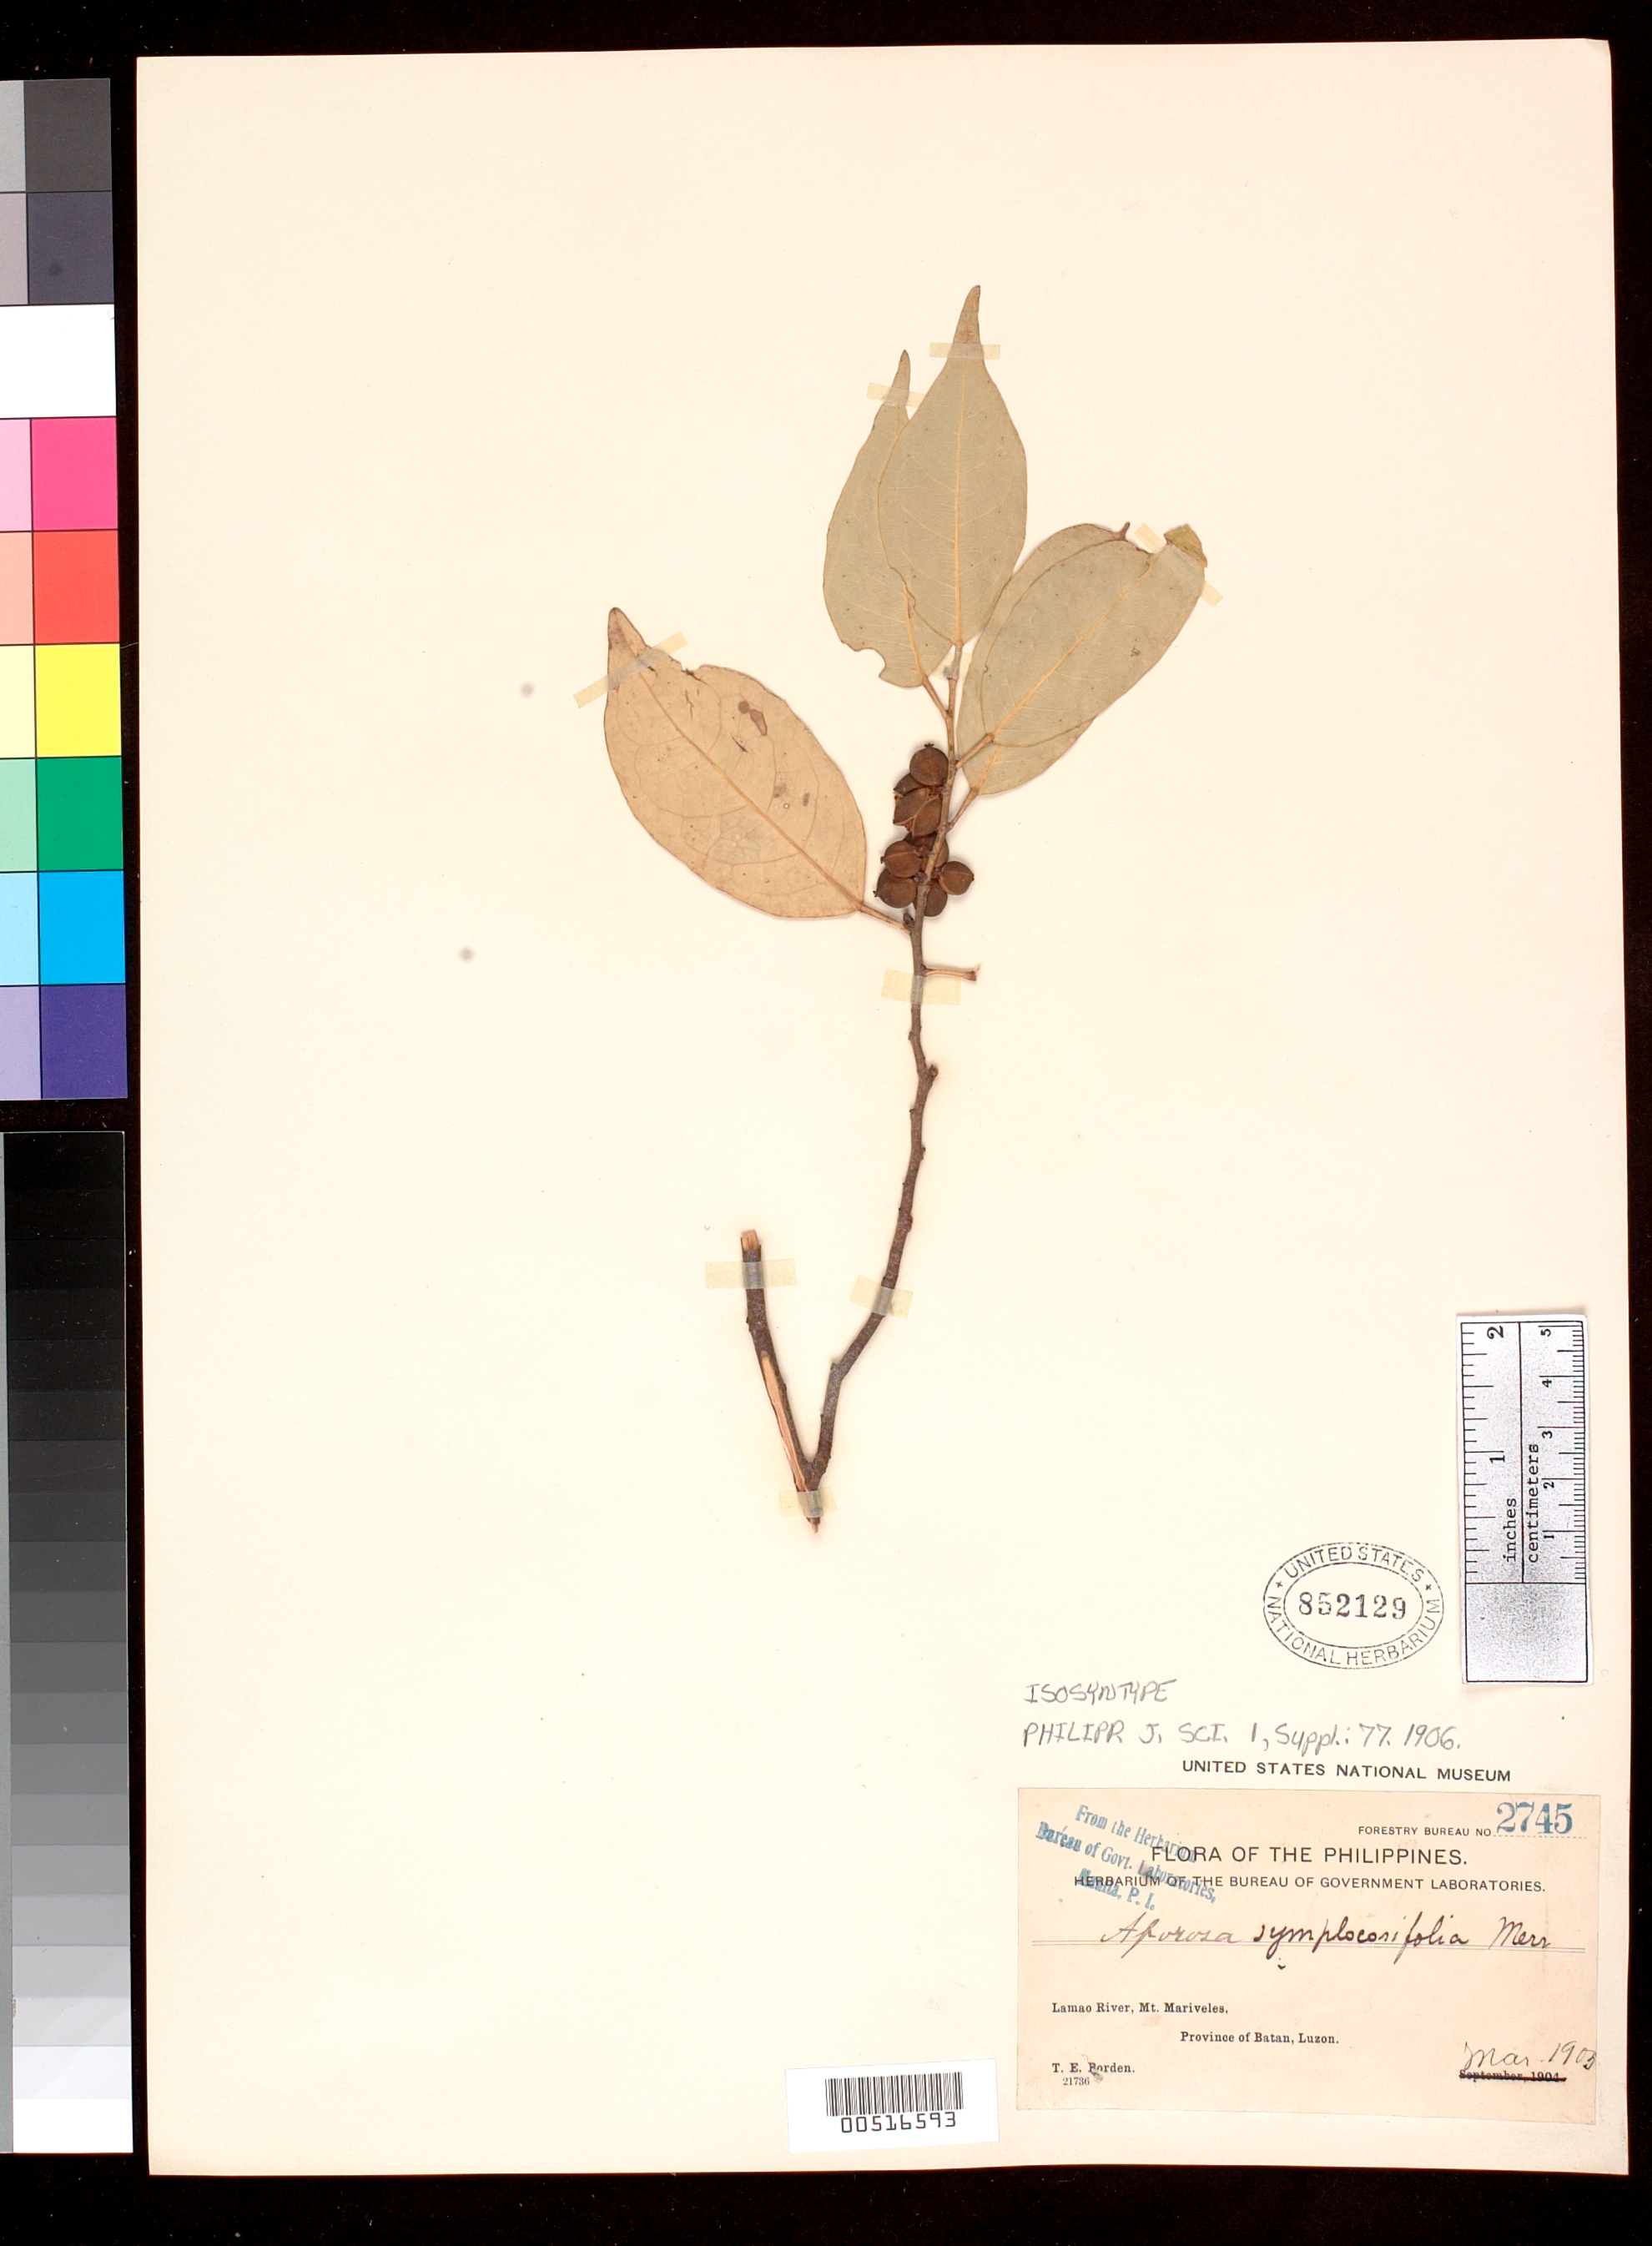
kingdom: Plantae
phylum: Tracheophyta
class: Magnoliopsida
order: Malpighiales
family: Phyllanthaceae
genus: Aporosa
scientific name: Aporosa symplocosifolia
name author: Merr.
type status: Isosyntype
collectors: T. E. Borden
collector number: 2745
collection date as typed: Mar 1903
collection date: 1903-03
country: Philippines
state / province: Central Luzon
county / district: Bataan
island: Luzon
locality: Lamao River, Mt Mariveles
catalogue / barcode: US 852129